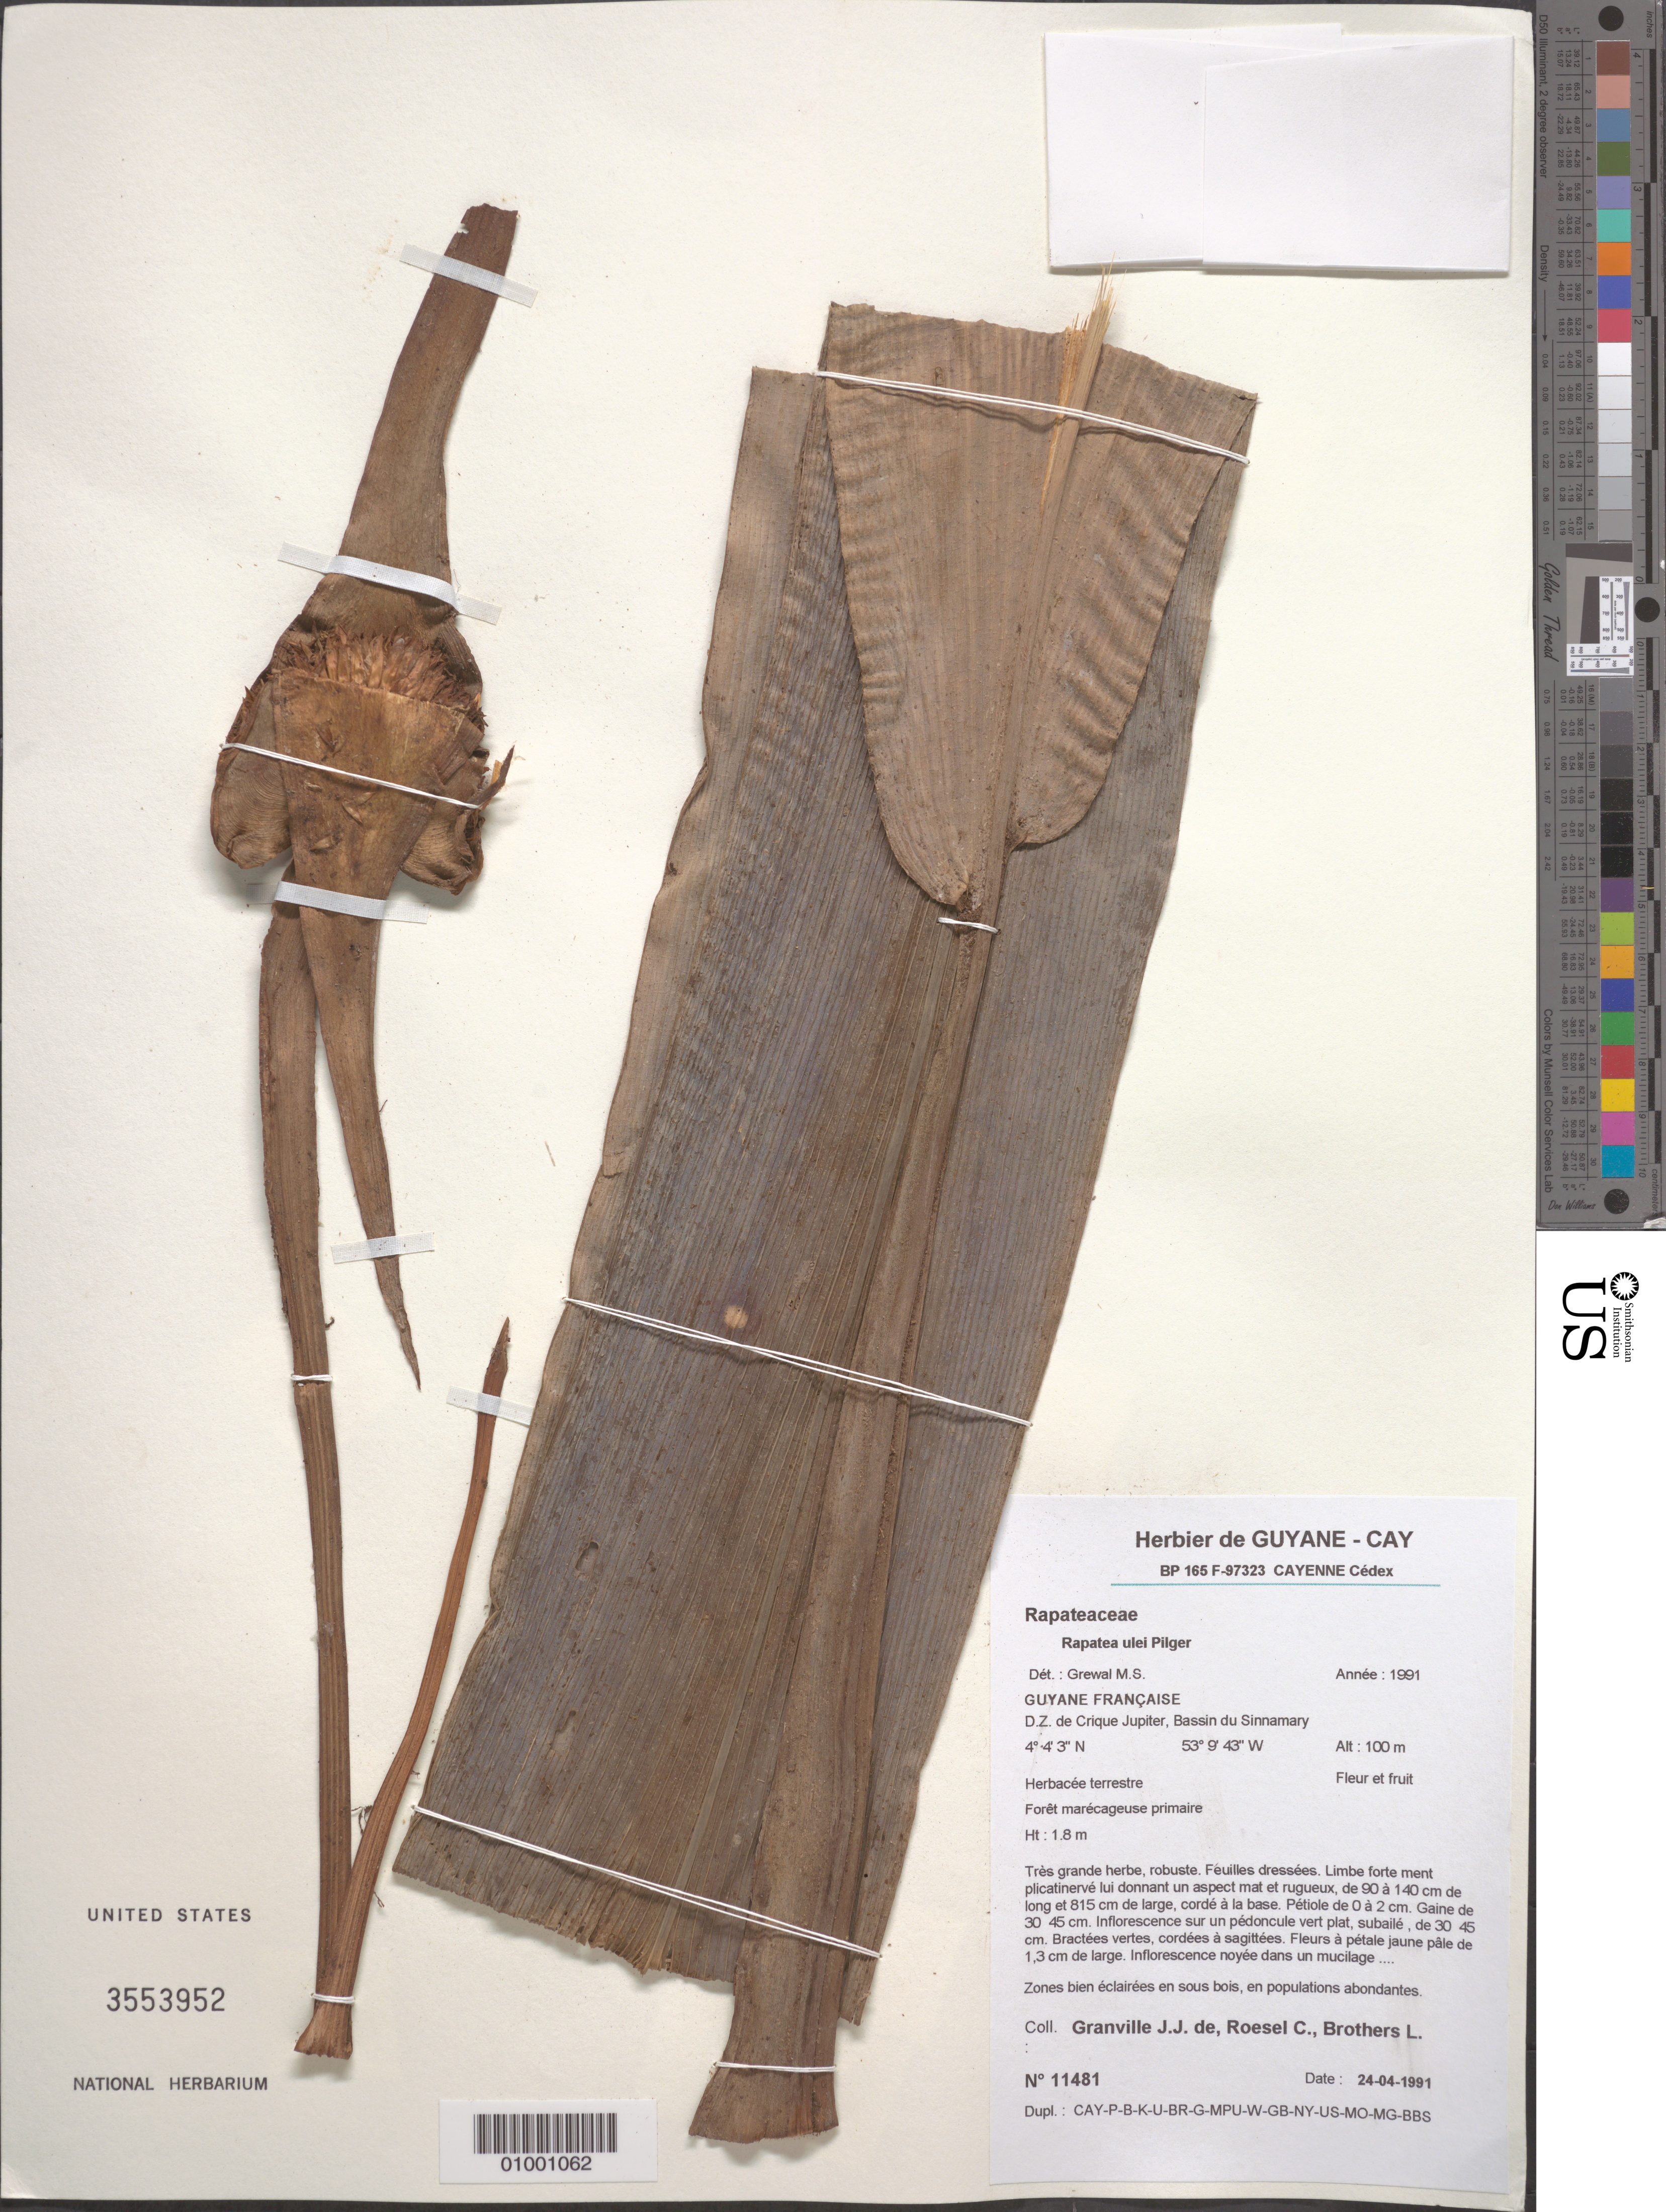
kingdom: Plantae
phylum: Tracheophyta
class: Liliopsida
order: Poales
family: Rapateaceae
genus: Rapatea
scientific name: Rapatea ulei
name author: Pilg.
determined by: Grewal, M. S.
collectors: J.-J. de Granville, C. S. Roesel & L. Brothers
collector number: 11481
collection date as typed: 24-Apr-91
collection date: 1991-04-24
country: French Guiana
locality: D.Z. de Crique Jupiter, Bassin du Sinnamary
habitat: Foret marecageuse primaire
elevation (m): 100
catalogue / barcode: US 3553952